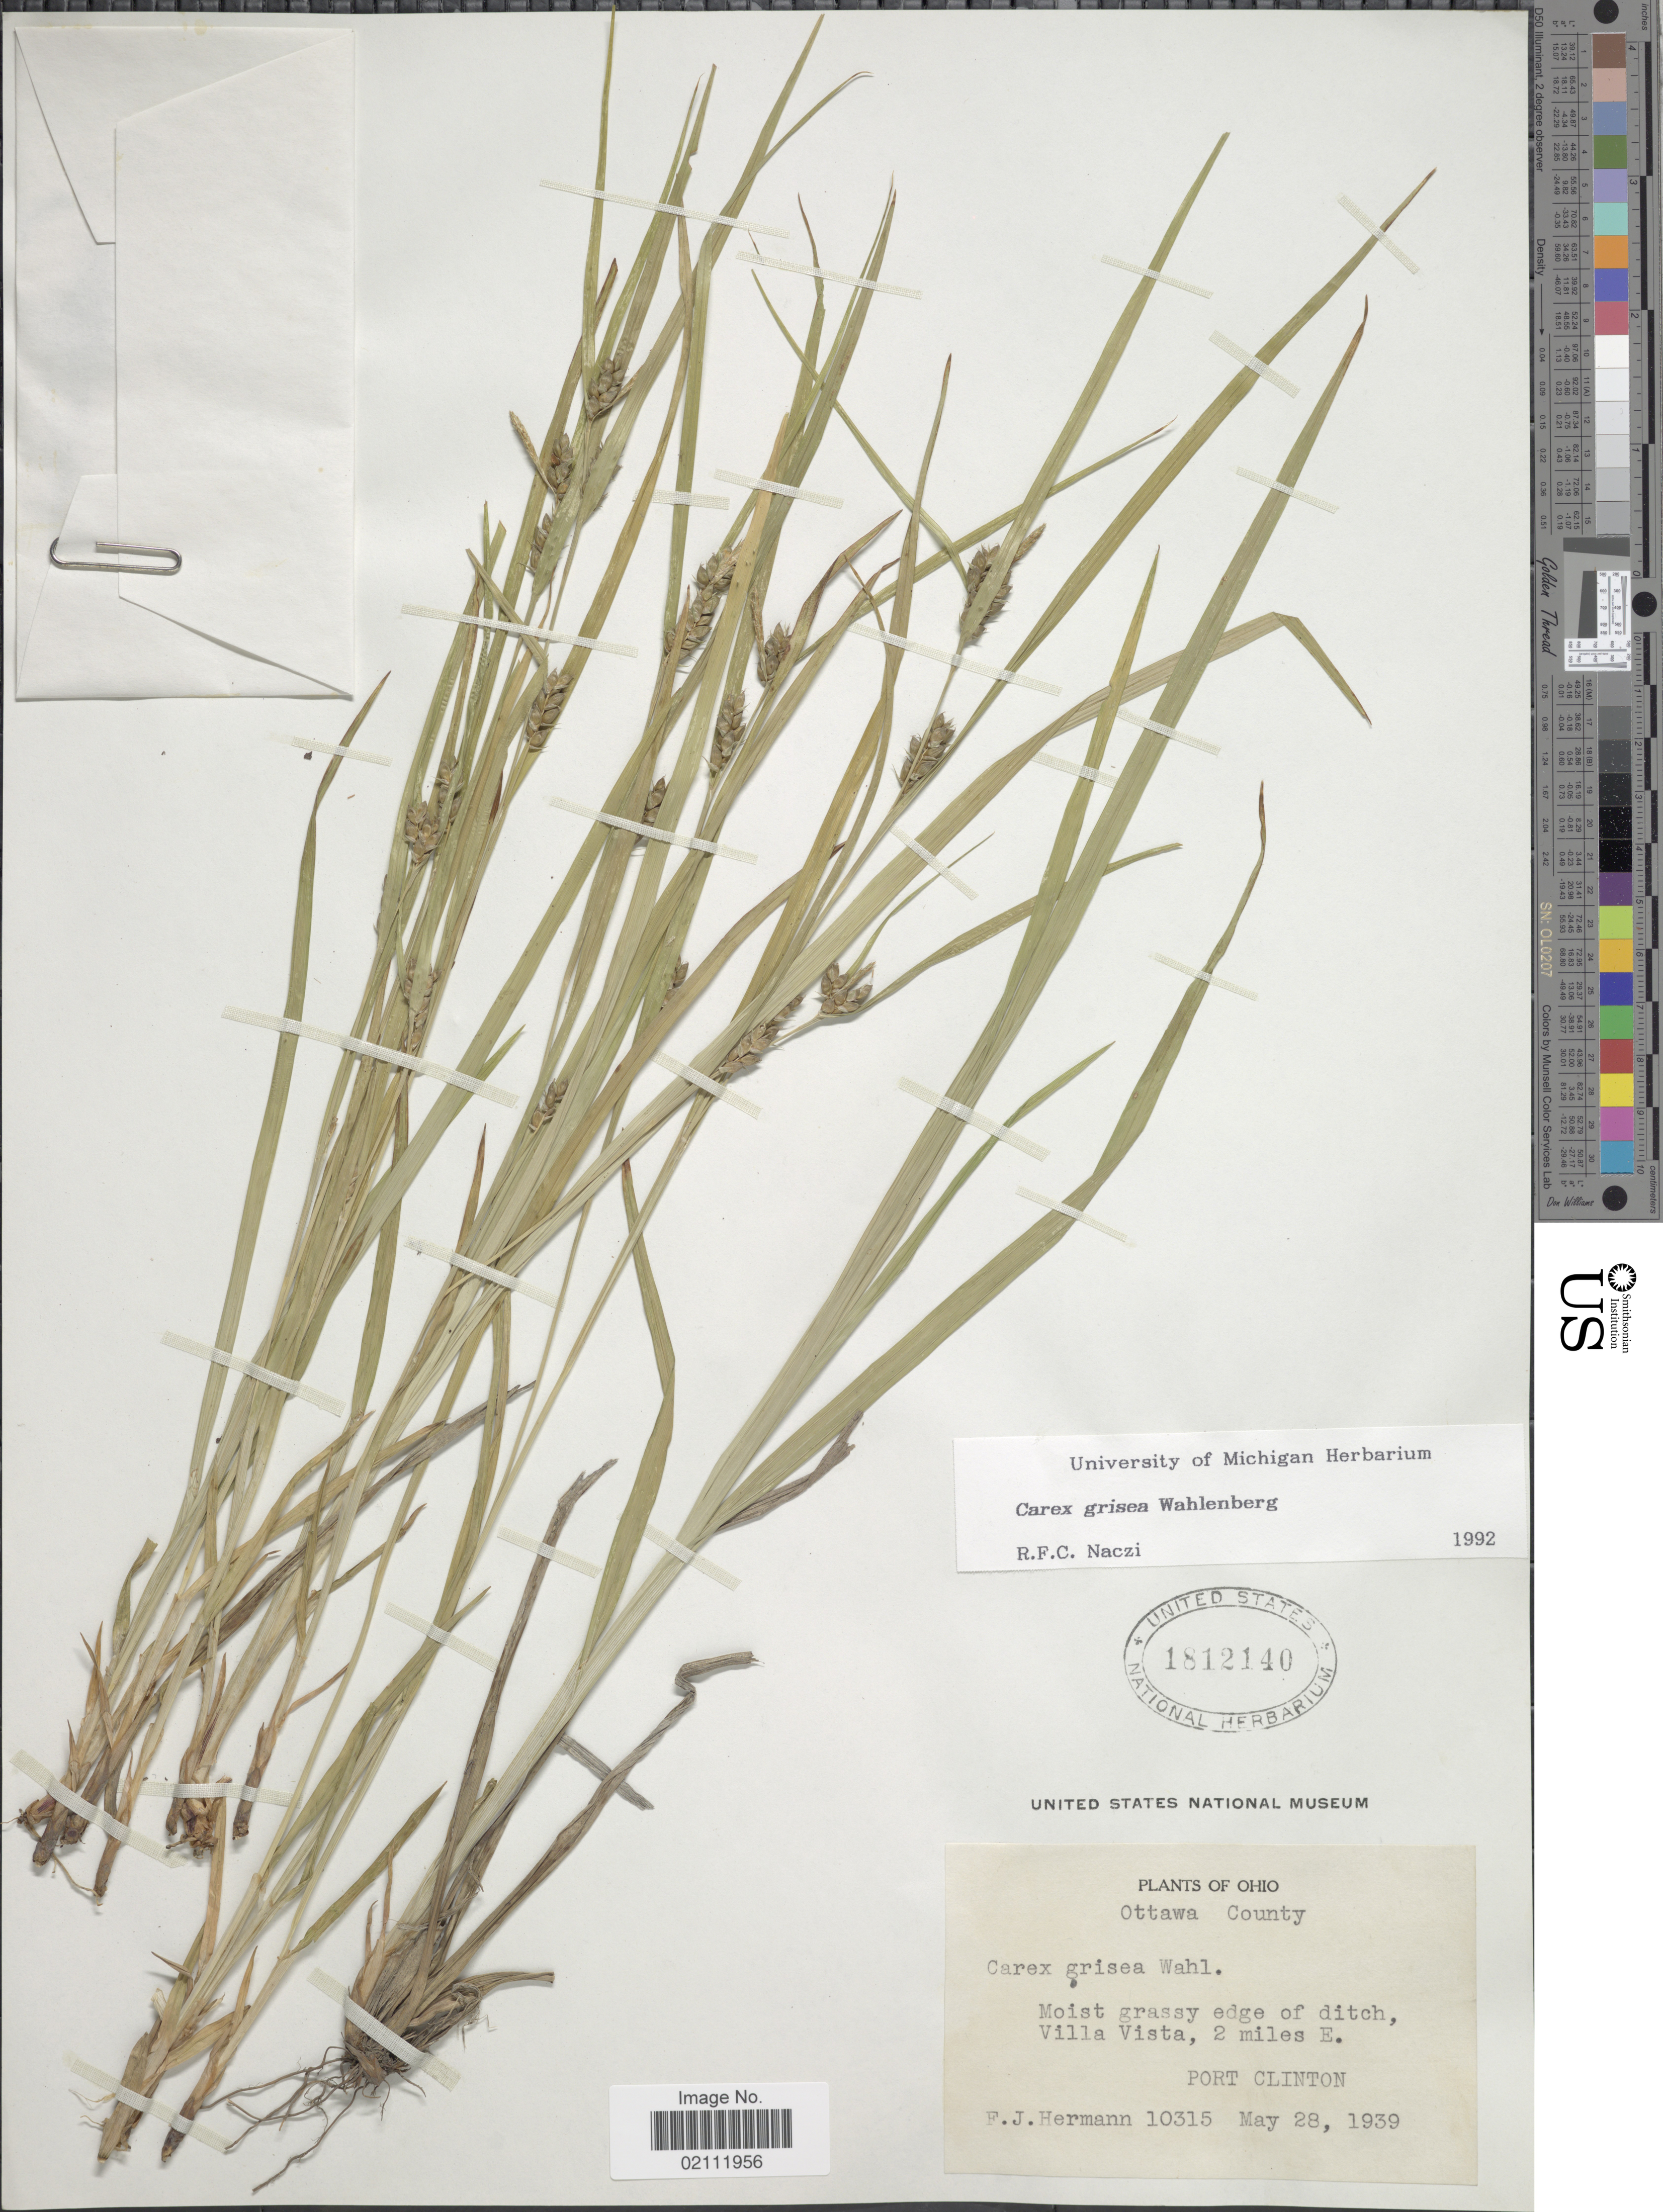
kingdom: Plantae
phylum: Tracheophyta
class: Liliopsida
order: Poales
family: Cyperaceae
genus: Carex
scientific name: Carex grisea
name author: Wahlenb.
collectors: F. J. Hermann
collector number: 10315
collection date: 1939-05-28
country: United States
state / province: Ohio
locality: Ottawa County. Moist grassy edge of ditch, Villa Vista, 2 miles E. Port Clinton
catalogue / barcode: US 1812140